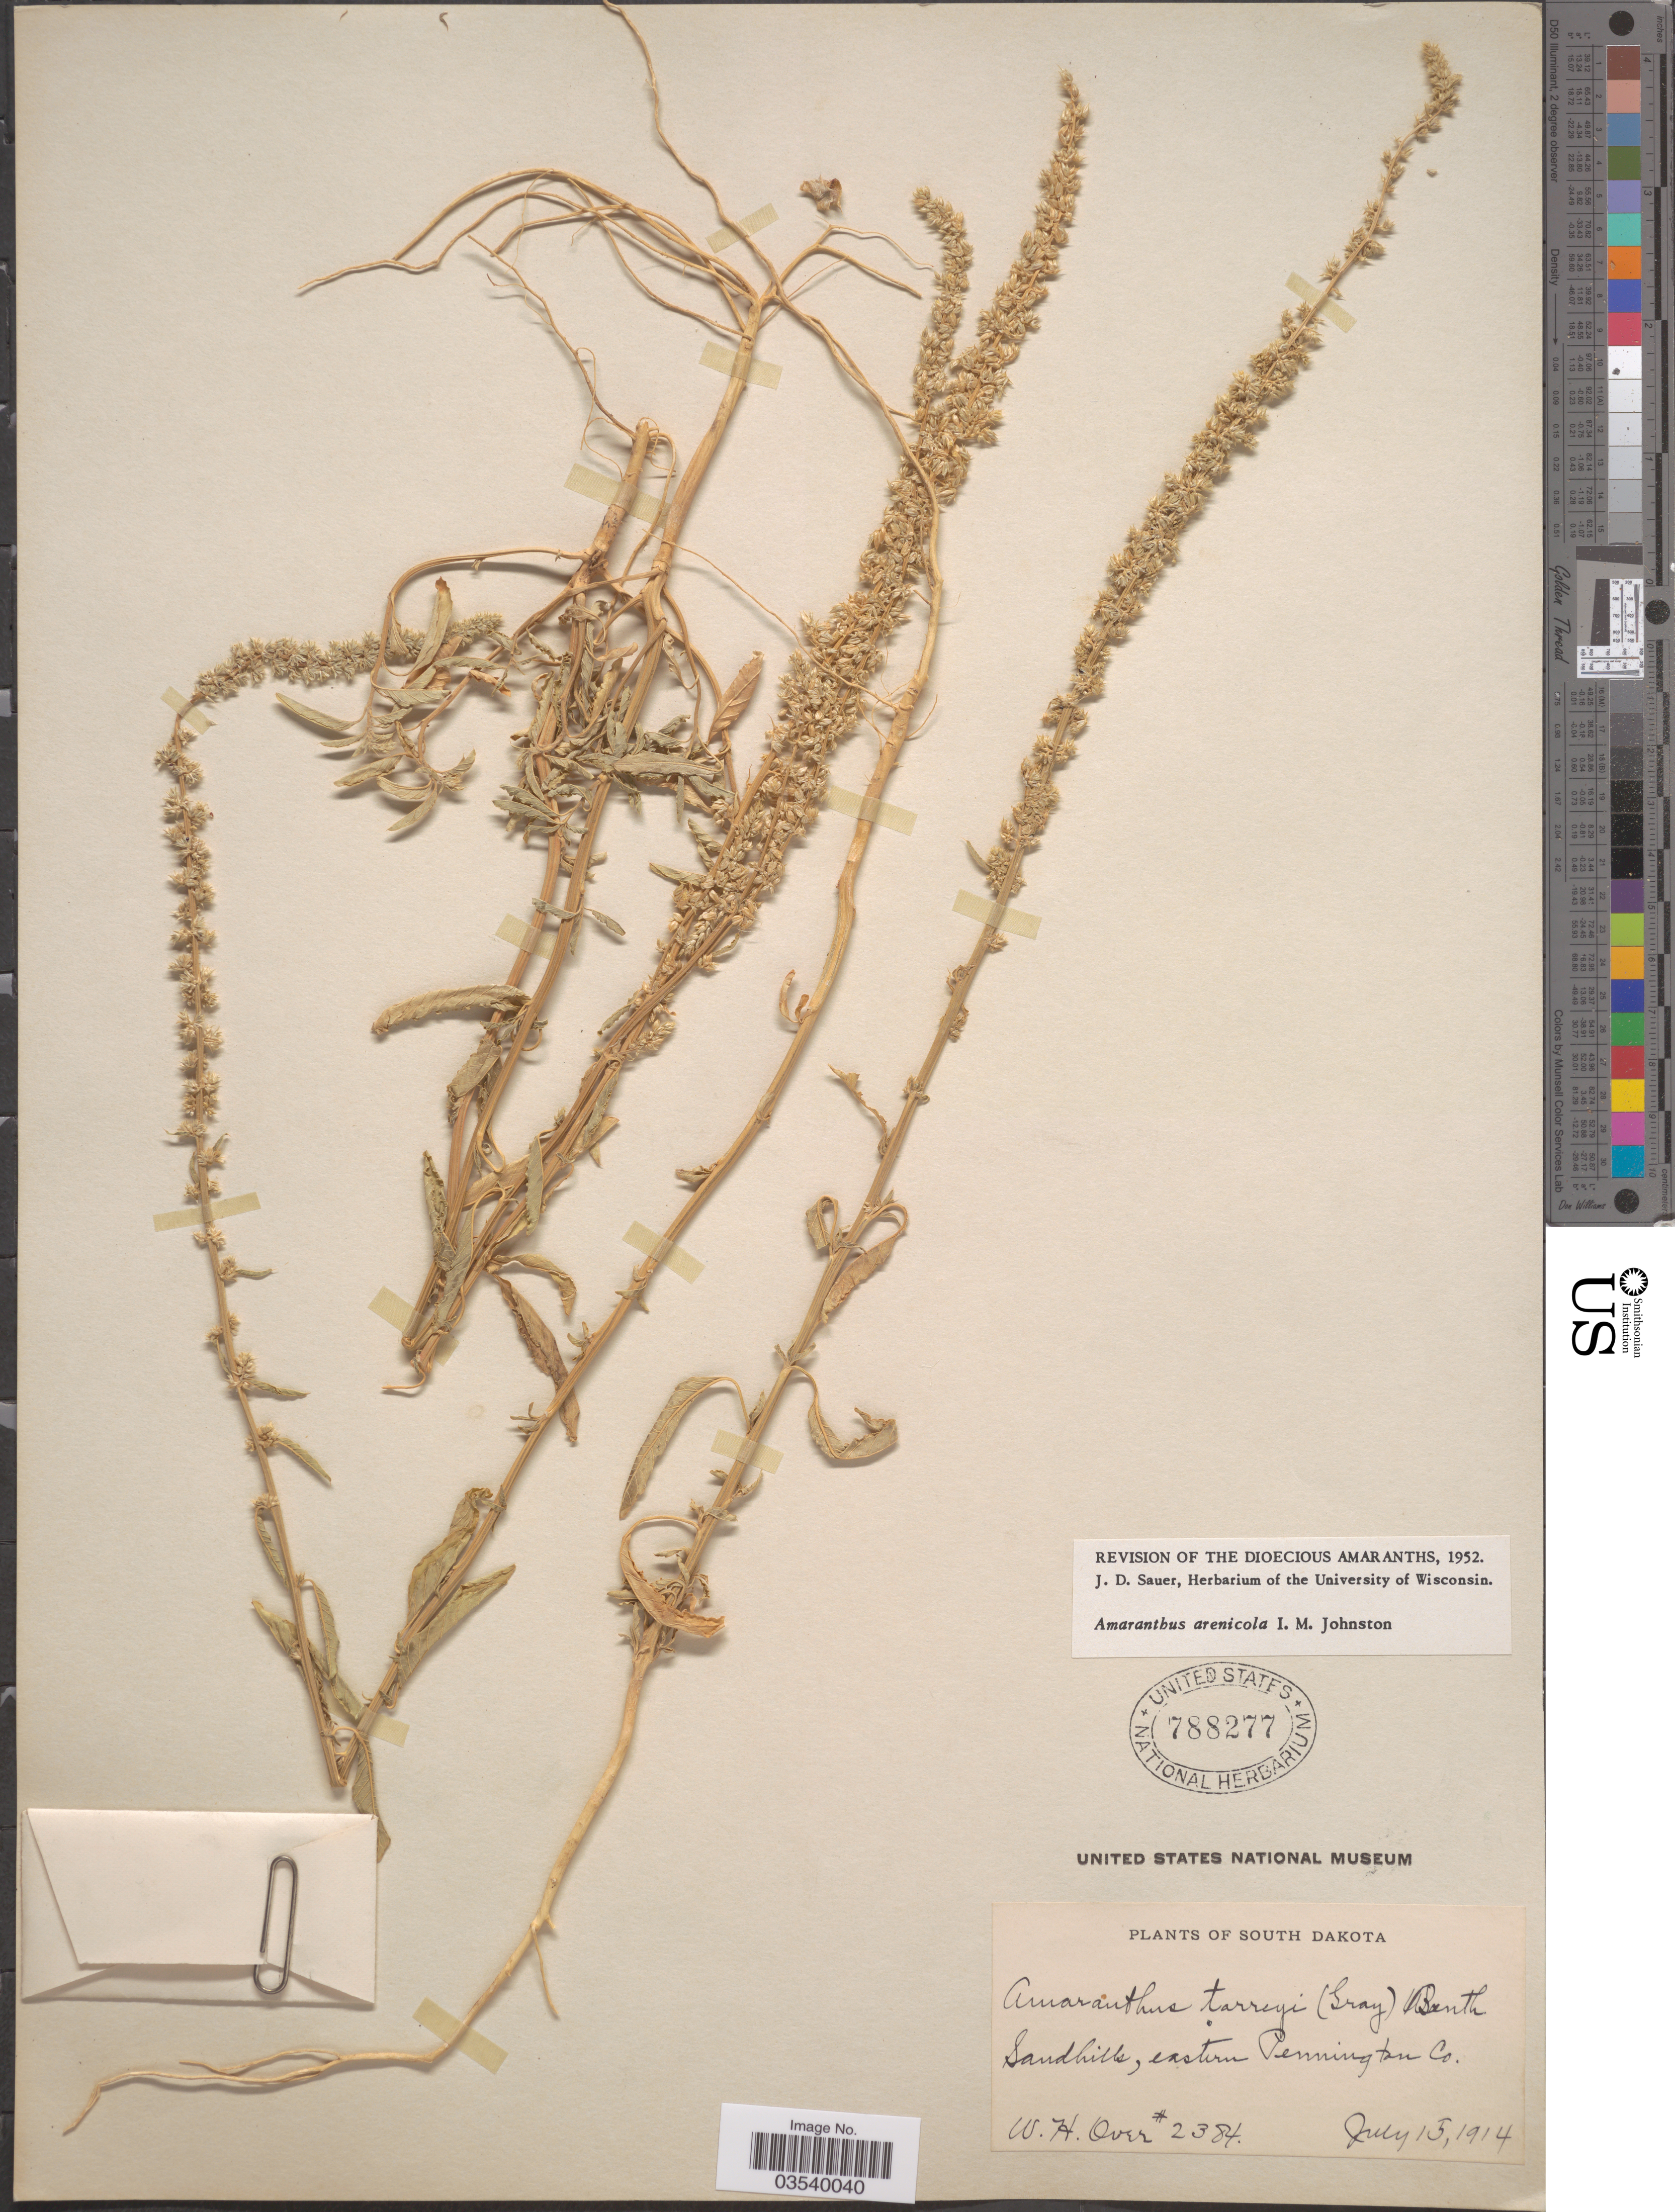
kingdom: Plantae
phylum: Tracheophyta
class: Magnoliopsida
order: Caryophyllales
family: Amaranthaceae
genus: Amaranthus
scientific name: Amaranthus arenicola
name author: I.M. Johnst.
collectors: W. Over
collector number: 2384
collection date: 1914-07-15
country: United States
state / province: South Dakota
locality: Sandhills, eastern Pennington Co.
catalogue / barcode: US 788277